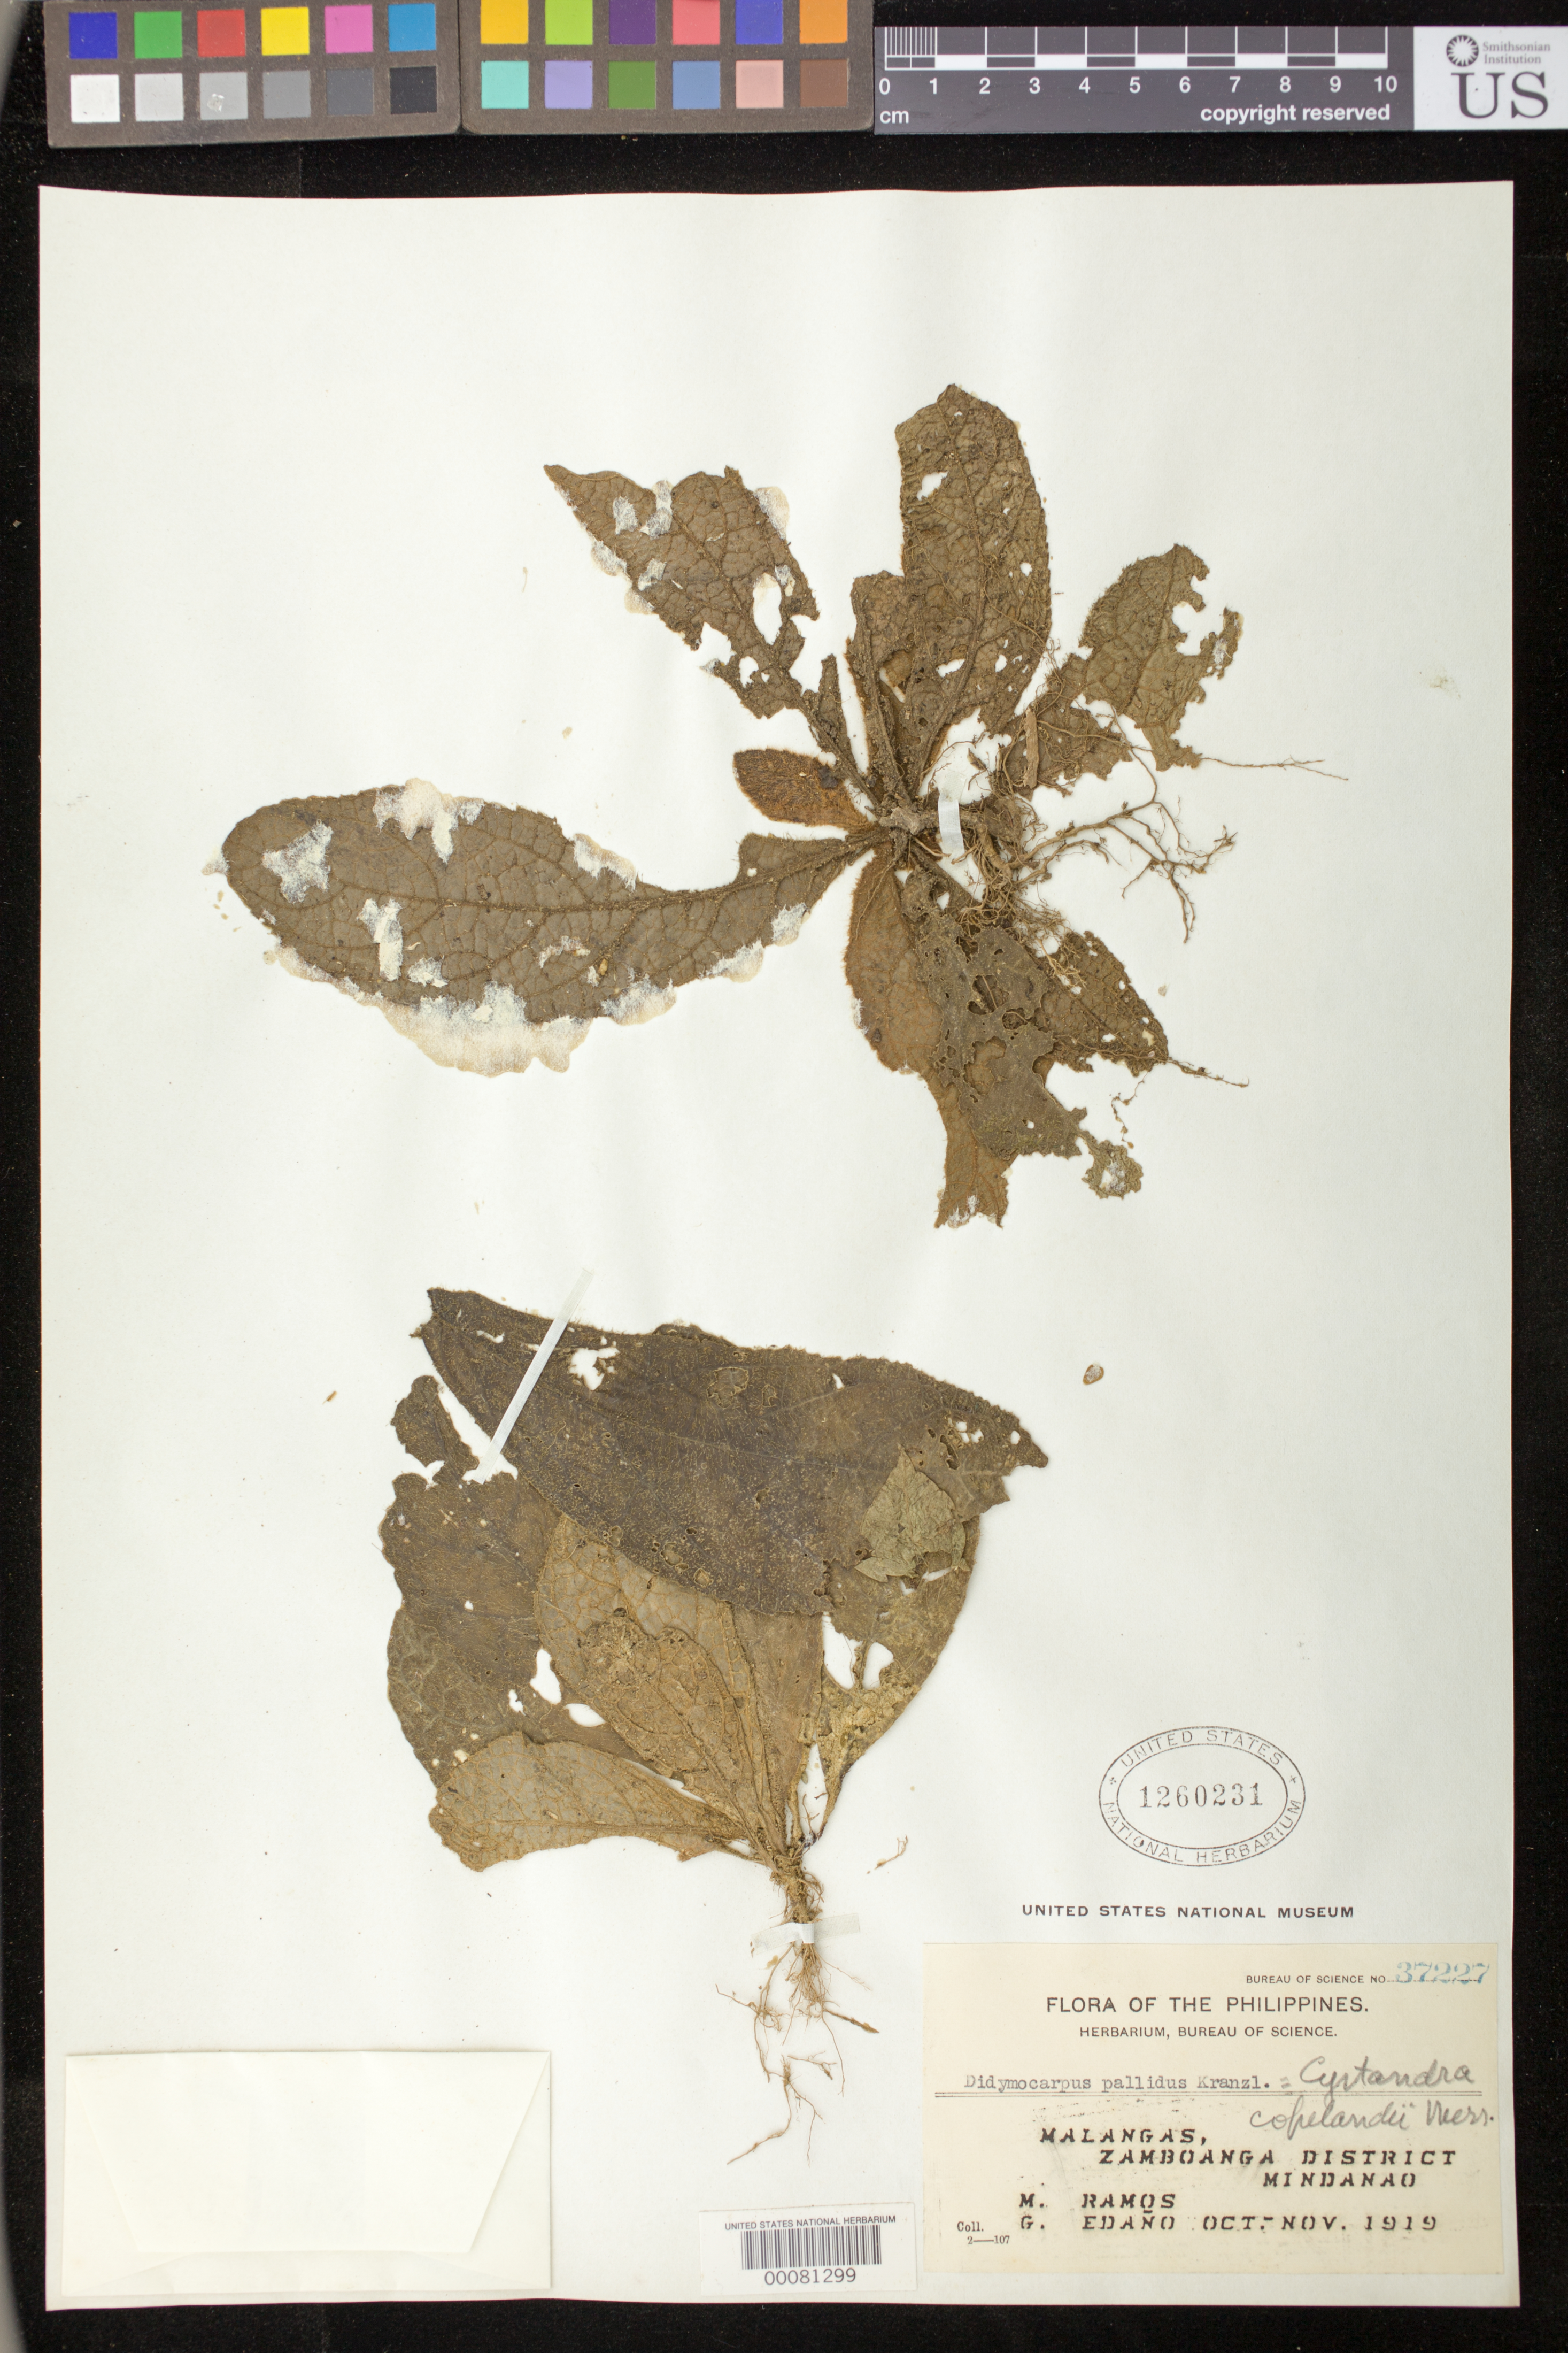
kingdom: Plantae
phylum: Tracheophyta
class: Magnoliopsida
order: Lamiales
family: Gesneriaceae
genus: Didymocarpus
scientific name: Didymocarpus pallidus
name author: Kraenzl.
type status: Isoneotype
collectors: M. Ramos & G. Edaño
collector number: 37227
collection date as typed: Oct-Nov 1919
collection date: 1919-10/1919-11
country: Philippines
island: Mindanao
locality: Malangas, zamboanga district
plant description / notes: Isoneotype of Didymocarpus pallida Kraenzl. non Cyrtandra pallida Elmer. det. Laurence E. Skog, 2023.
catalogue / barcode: US 1260231